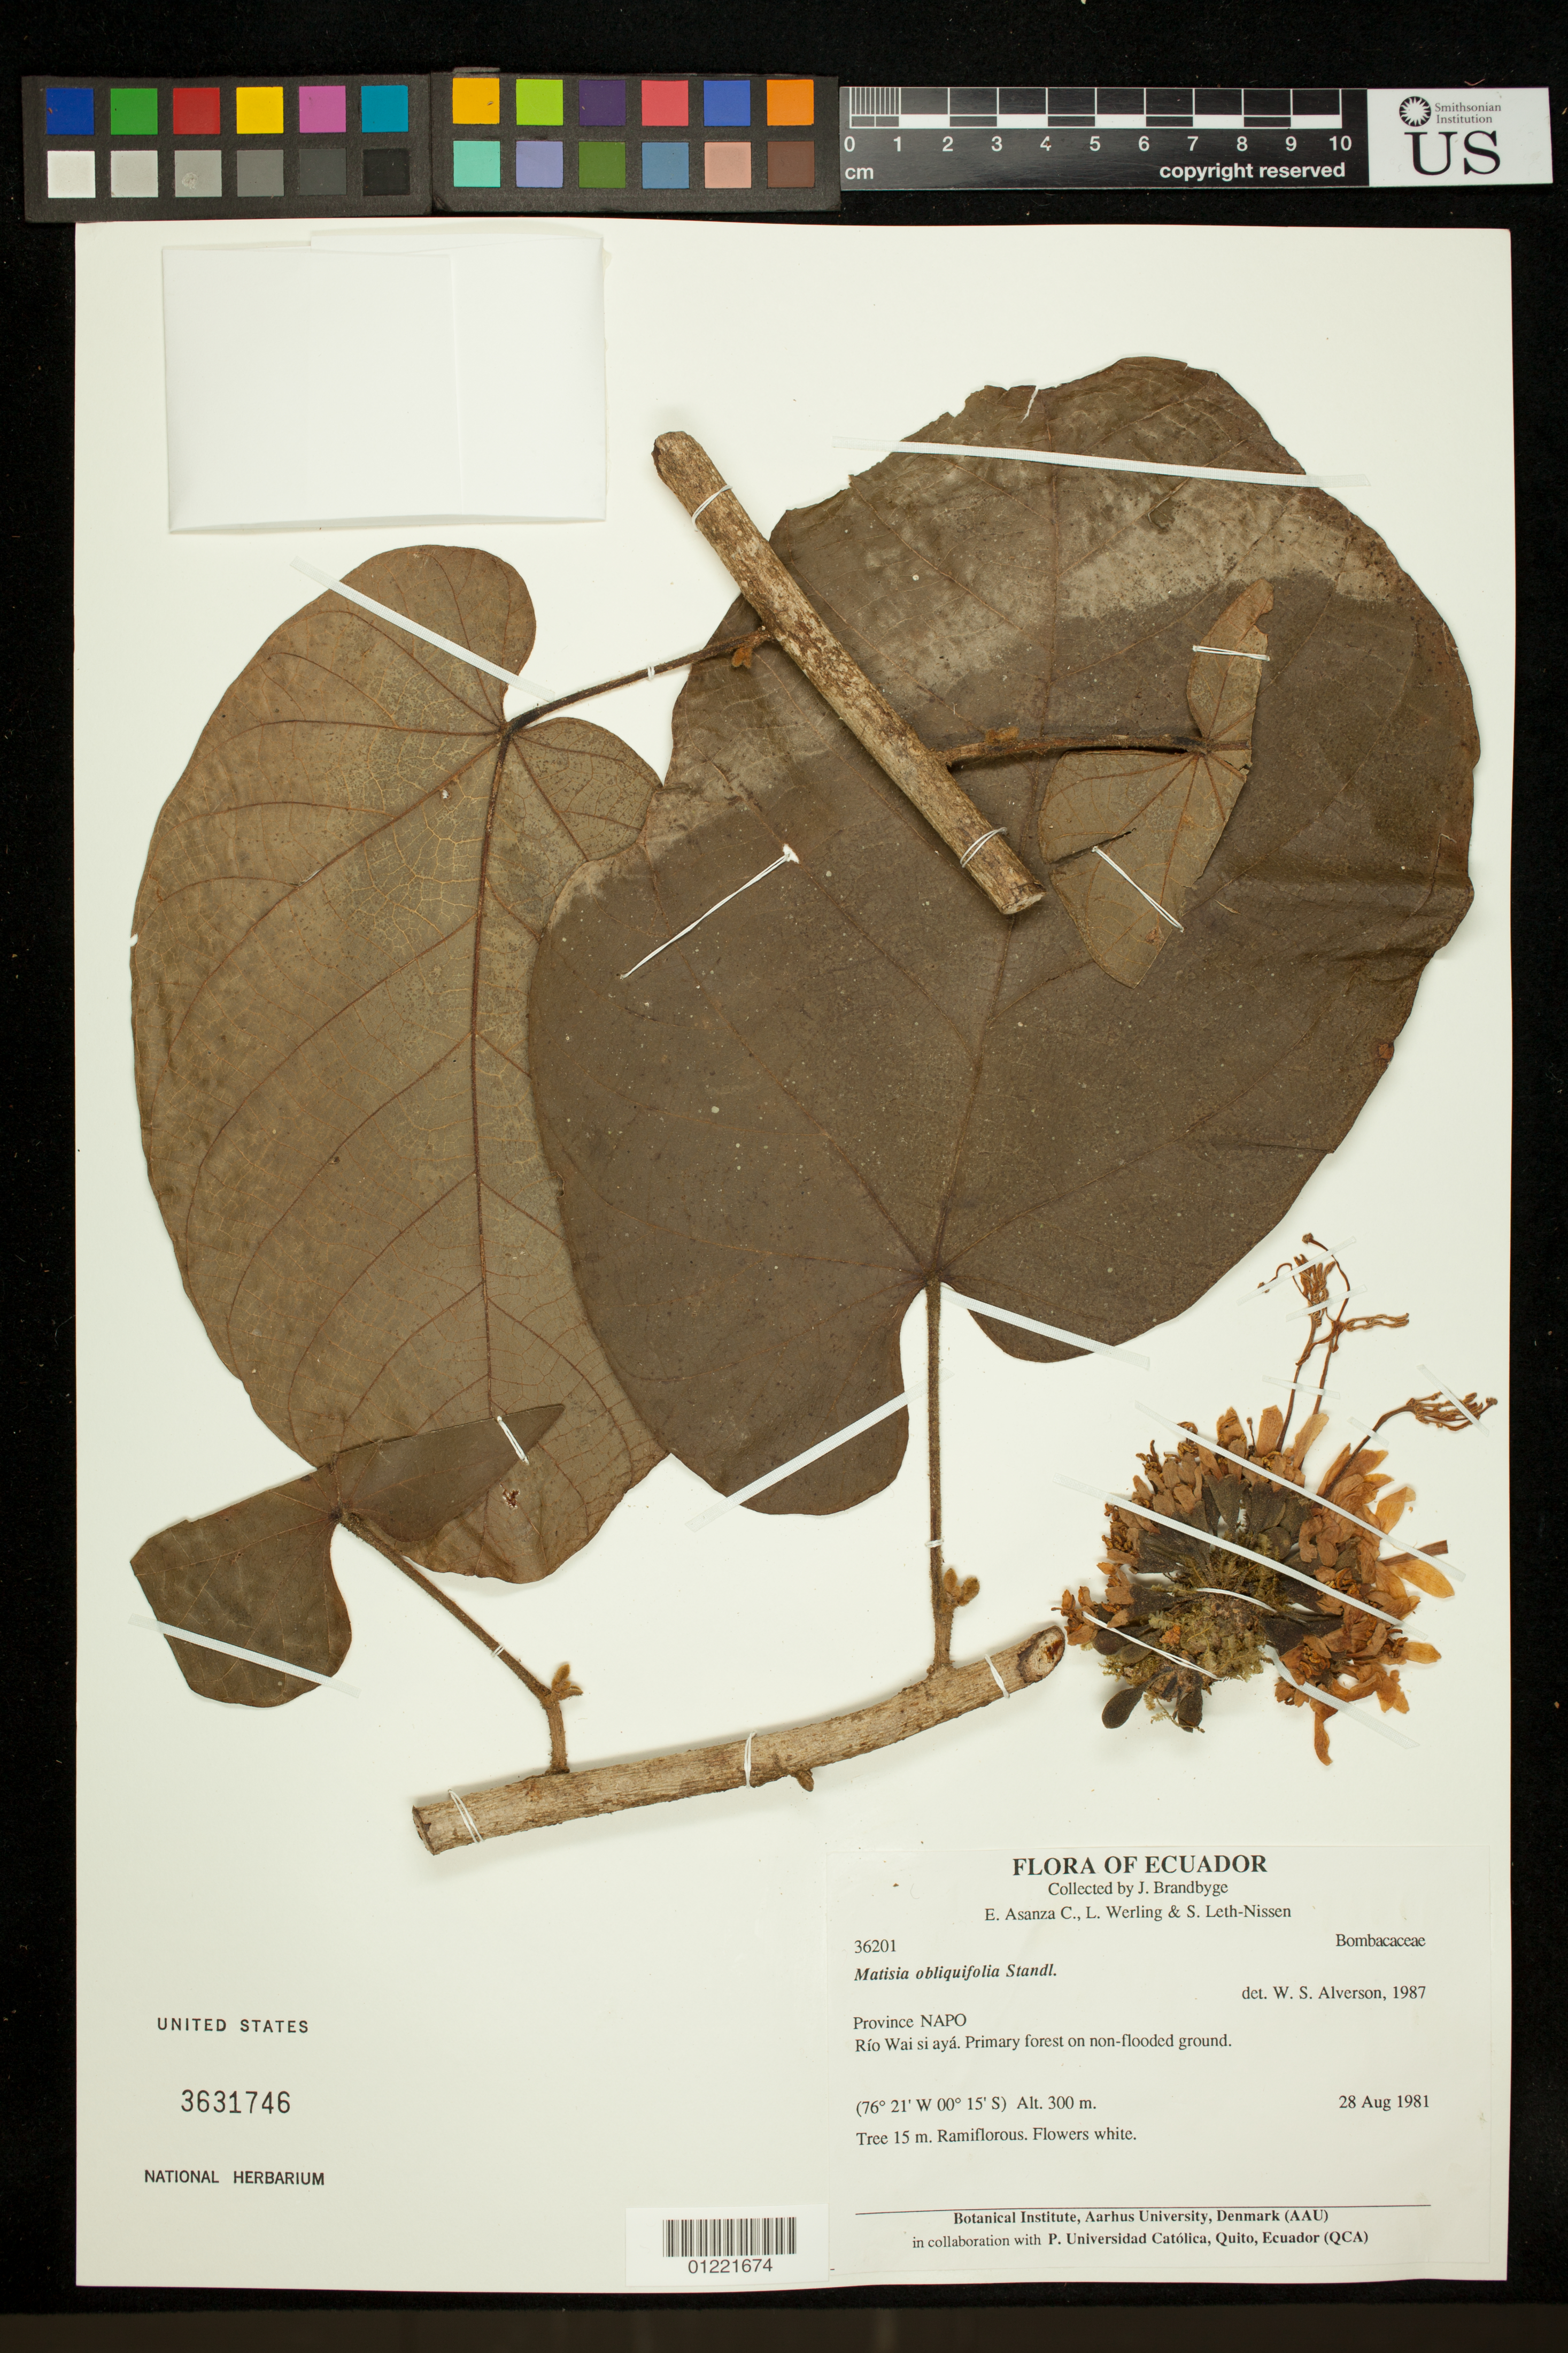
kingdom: Plantae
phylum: Tracheophyta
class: Magnoliopsida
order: Malvales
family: Malvaceae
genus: Matisia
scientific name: Matisia obliquifolia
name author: Standl.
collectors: B. Øllgaard, E. Asanza C., L. Werling & S. Leth-Nissen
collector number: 36201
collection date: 1981-08-28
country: Ecuador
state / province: Napo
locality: Rio Wai si aya. Primary forest on non-flooded ground.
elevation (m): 300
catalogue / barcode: US 3631746